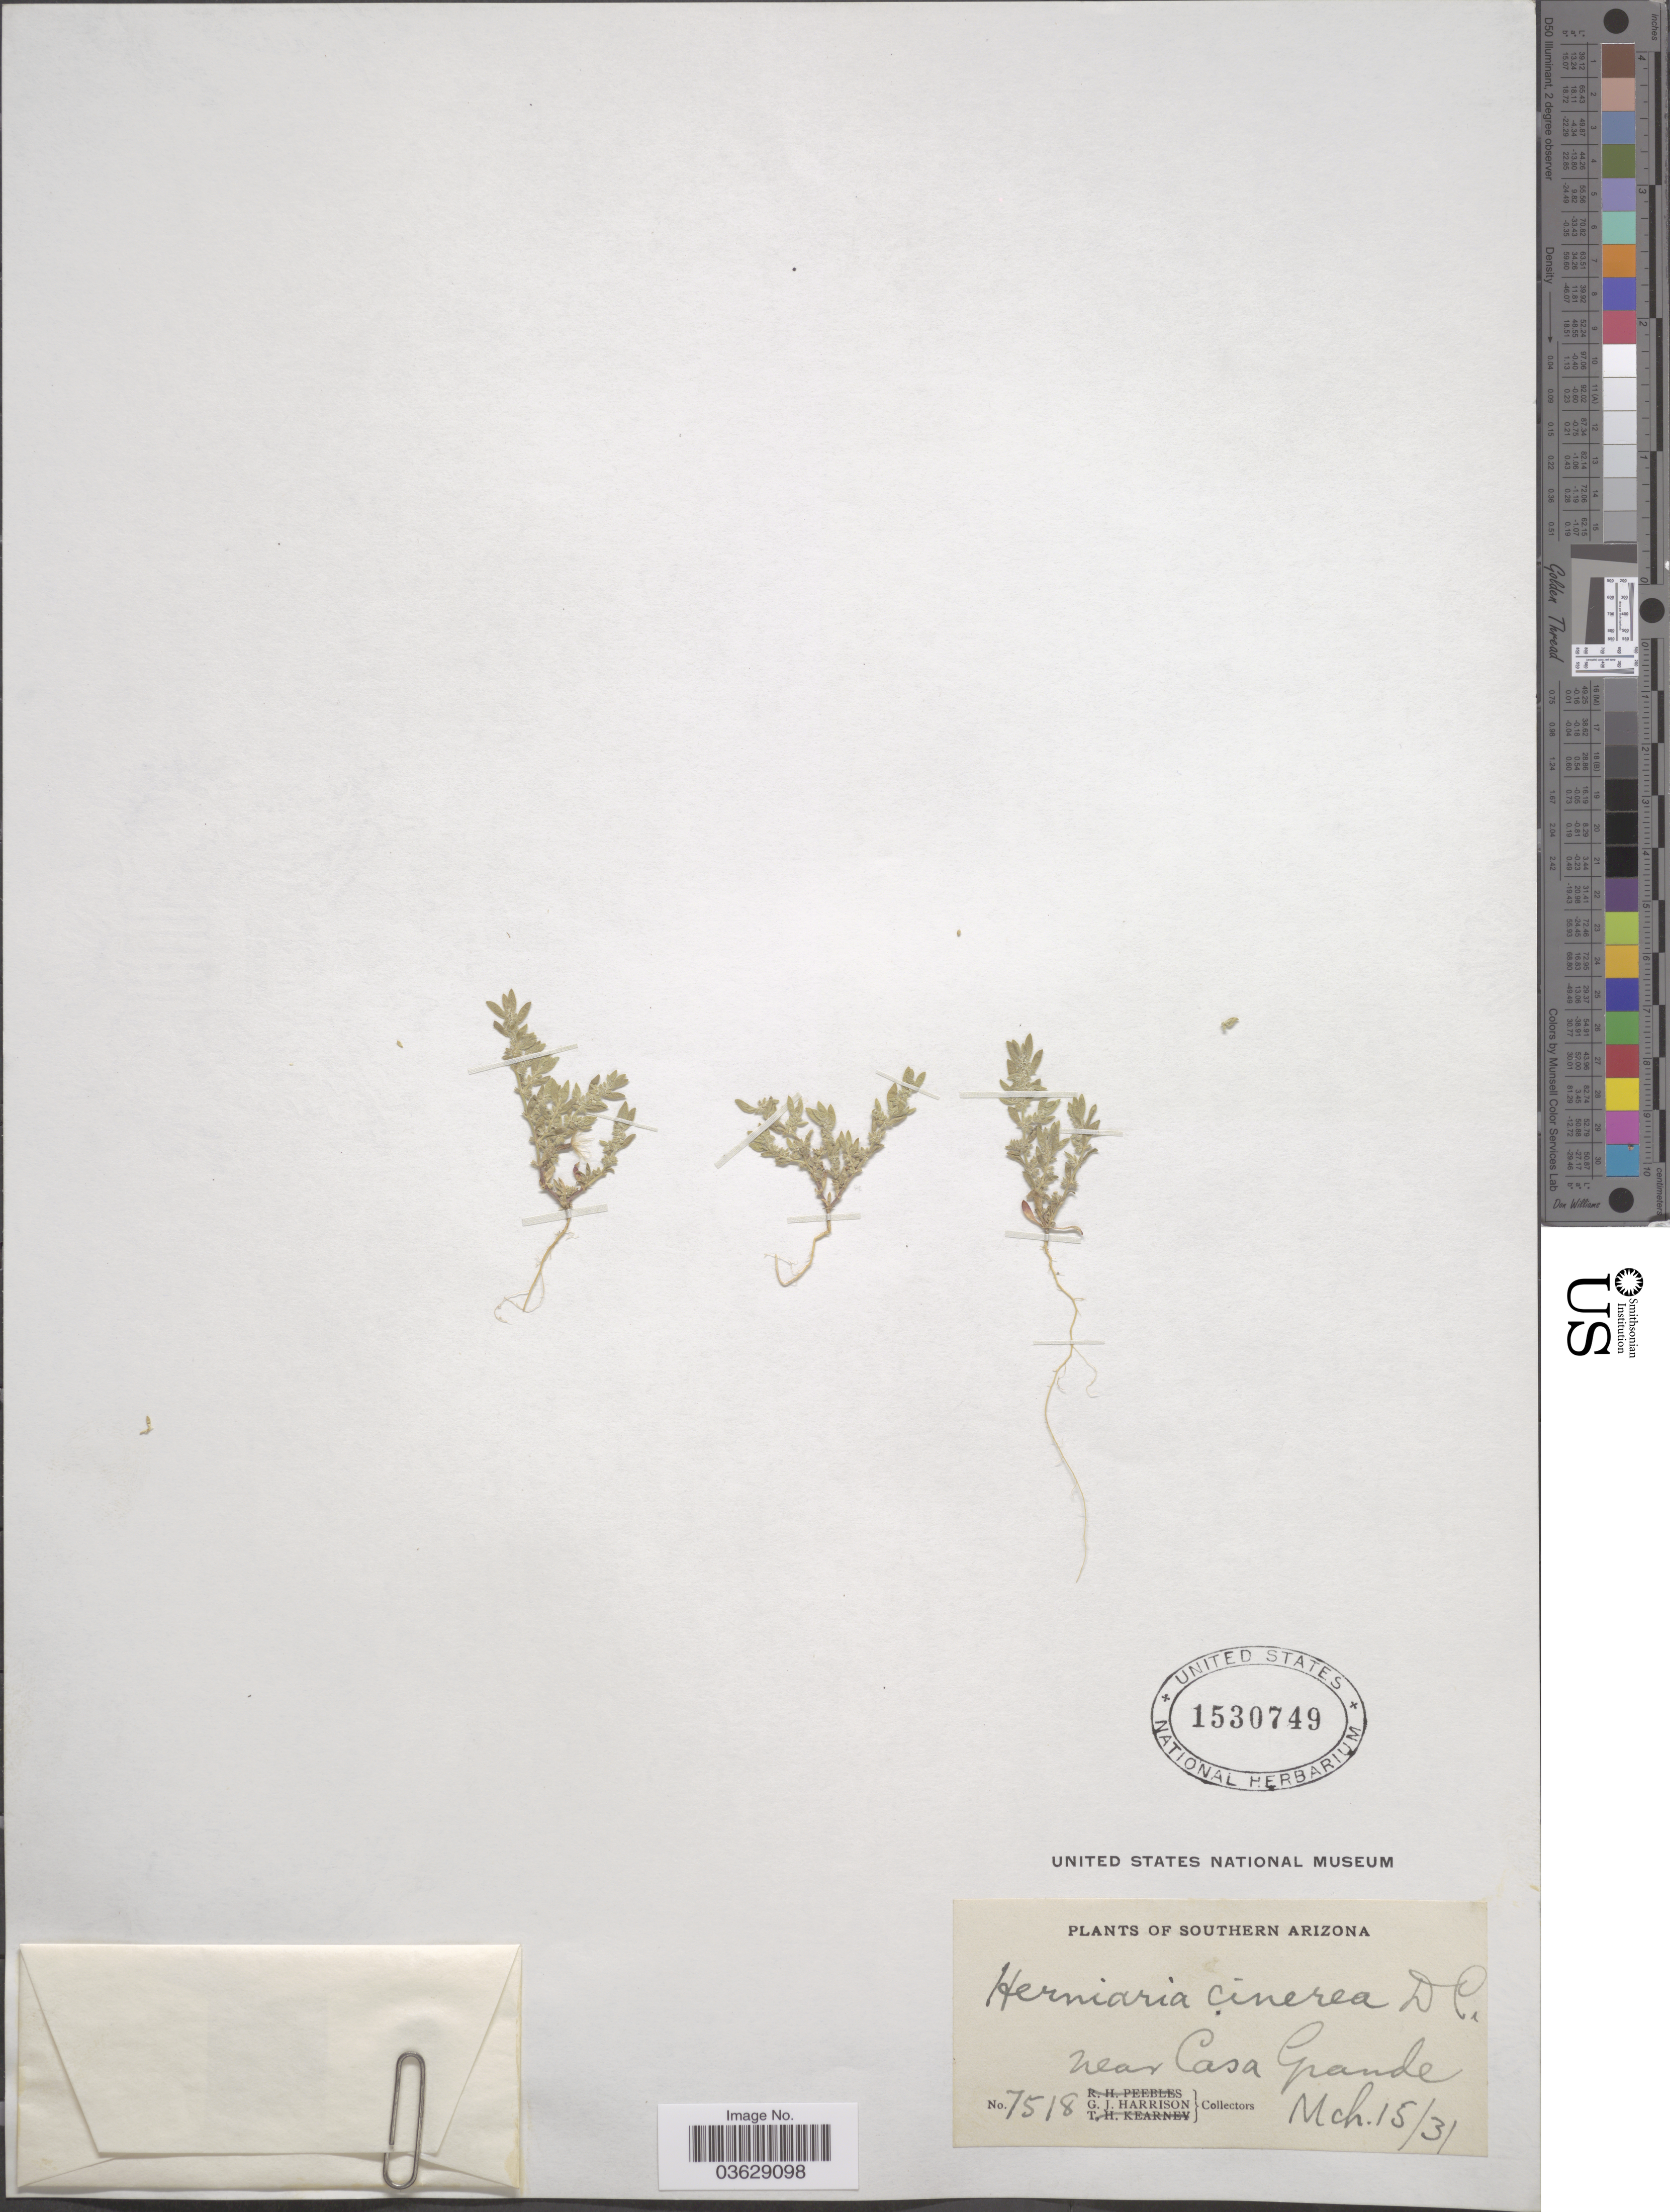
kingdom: Plantae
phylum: Tracheophyta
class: Magnoliopsida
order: Caryophyllales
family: Caryophyllaceae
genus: Herniaria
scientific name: Herniaria cinerea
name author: DC.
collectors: G. J. Harrison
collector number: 7518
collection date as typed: Transcribed d/m/y: 15/3/31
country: United States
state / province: Arizona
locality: Southern Arizona. Near Casa Grande.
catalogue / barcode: US 1530749